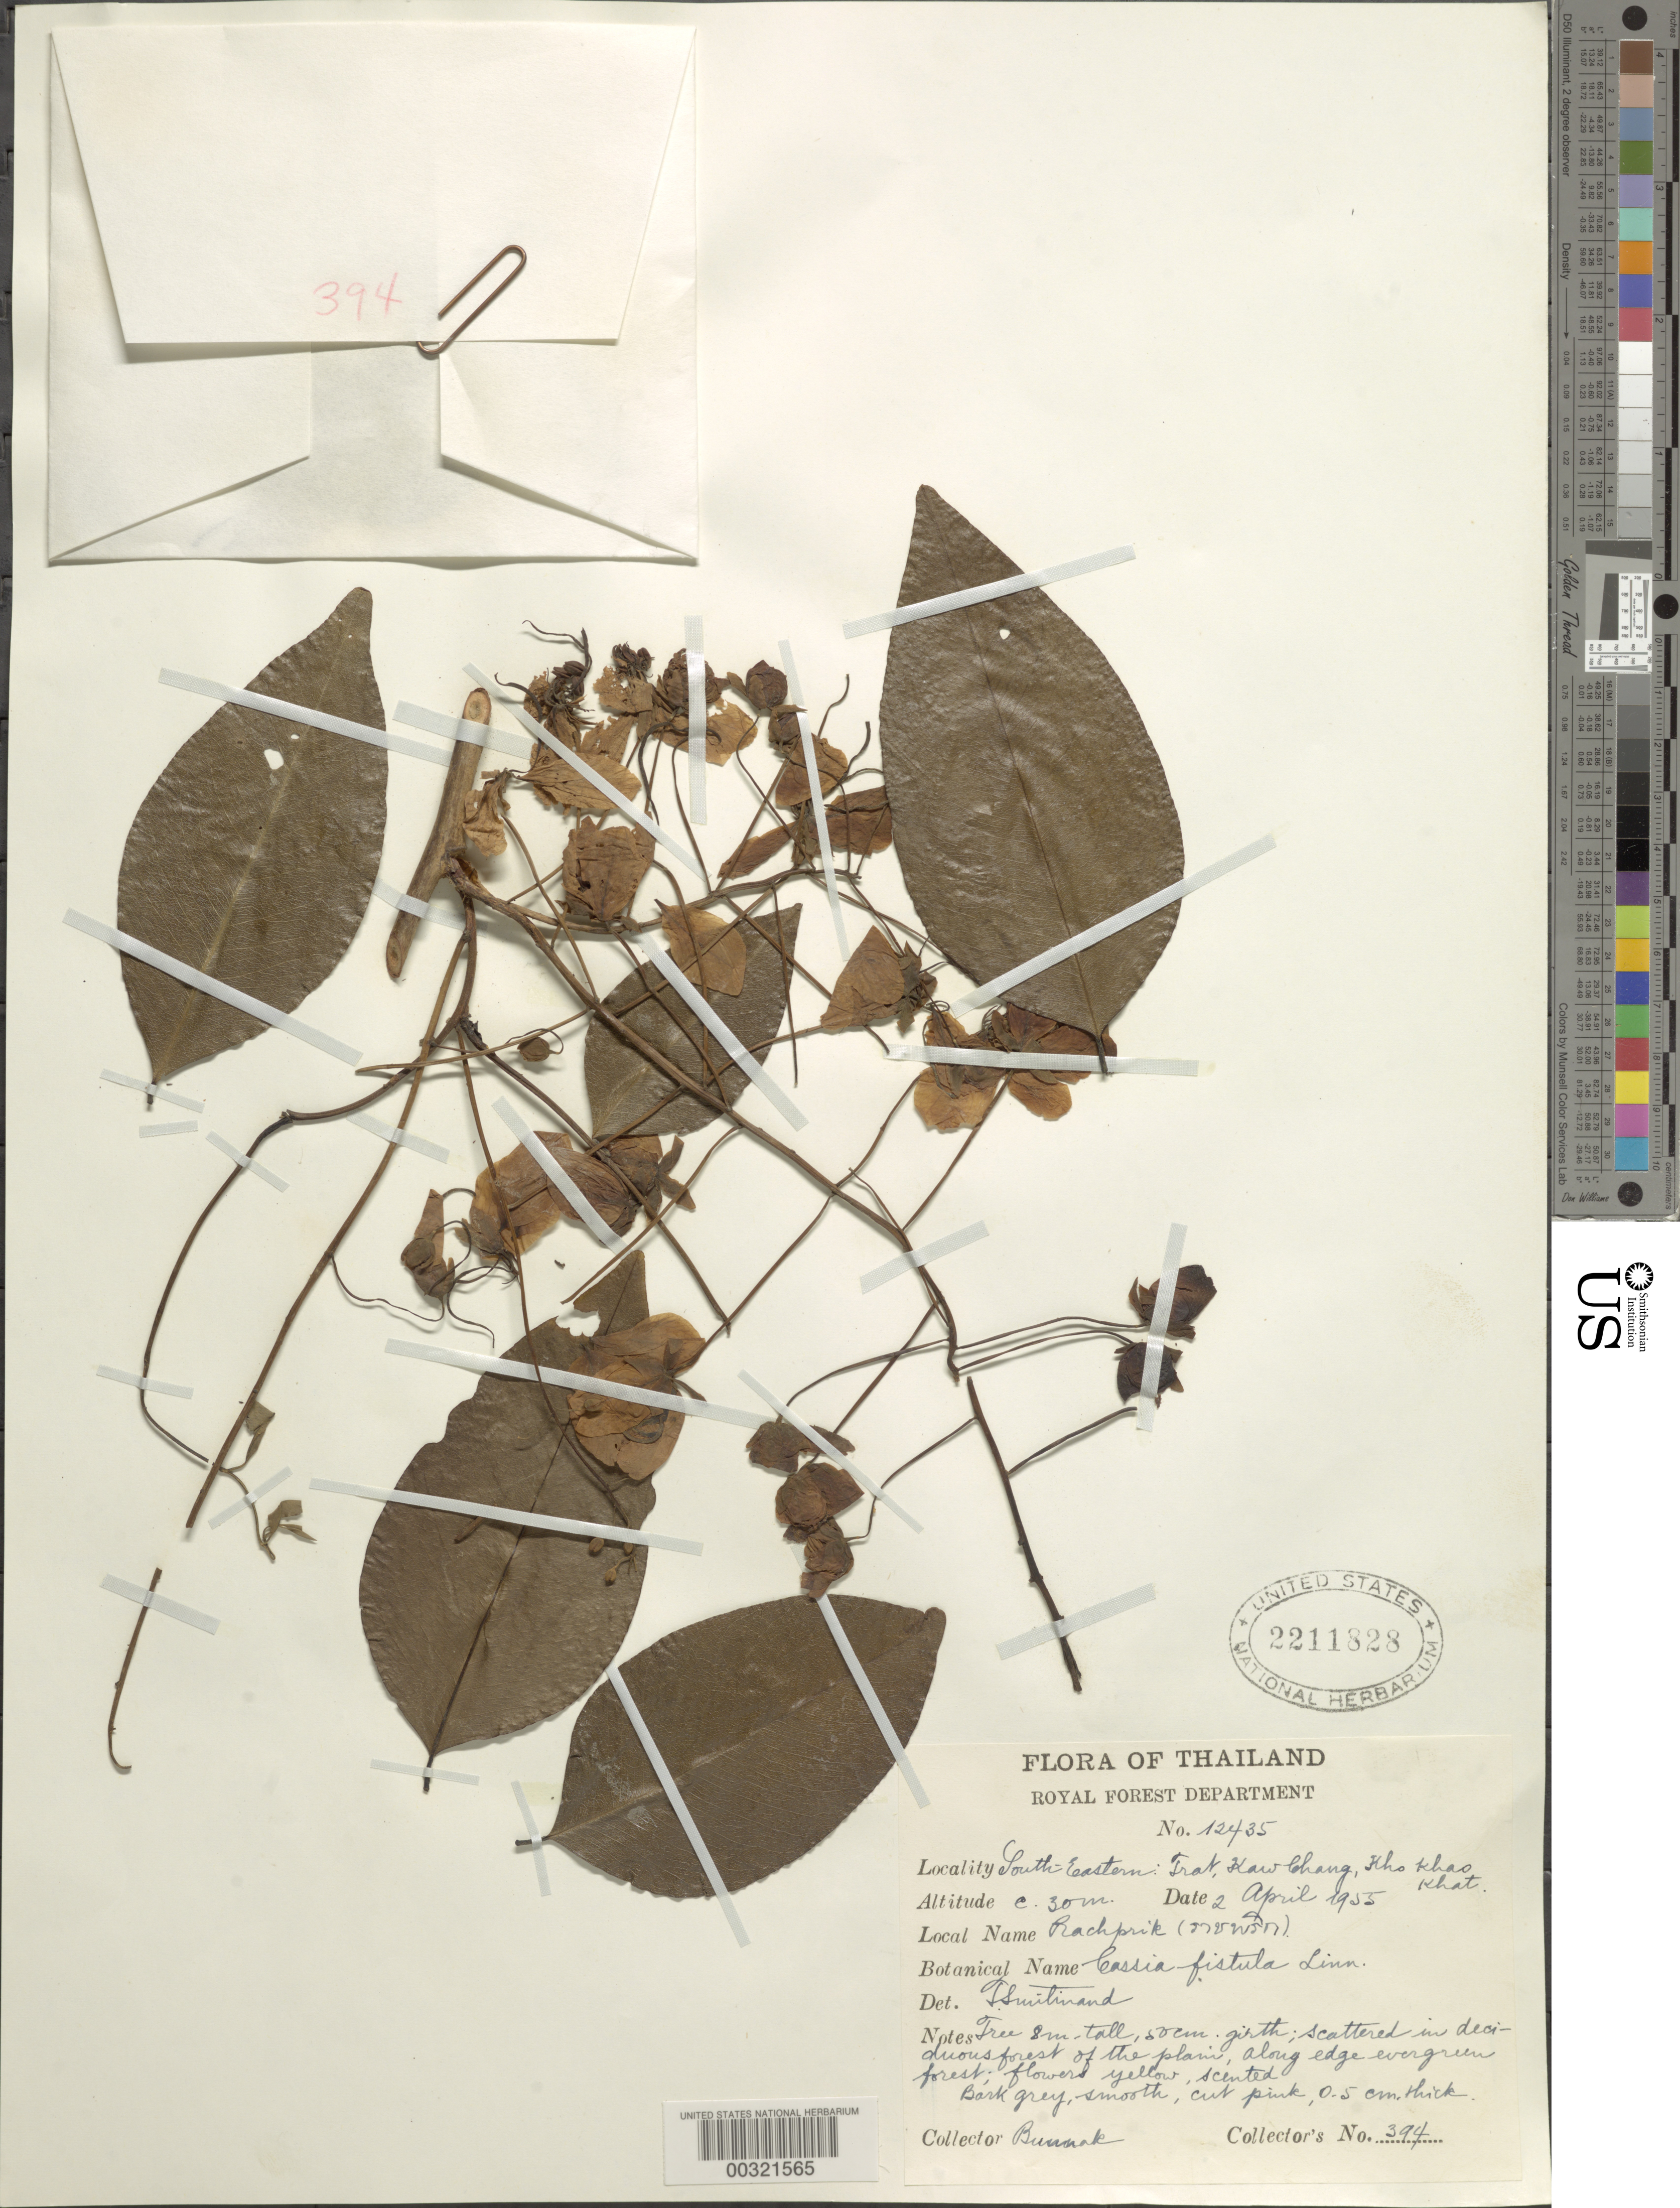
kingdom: Plantae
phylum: Tracheophyta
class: Magnoliopsida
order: Fabales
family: Fabaceae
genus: Cassia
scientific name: Cassia fistula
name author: L.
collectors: -. Bunnak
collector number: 394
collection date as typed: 02 Apr 1955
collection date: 1955-04-02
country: Thailand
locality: South eastern trat, kaw chang, kho khao khat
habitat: Along edge of evergreen forest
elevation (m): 30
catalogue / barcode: US 2211828